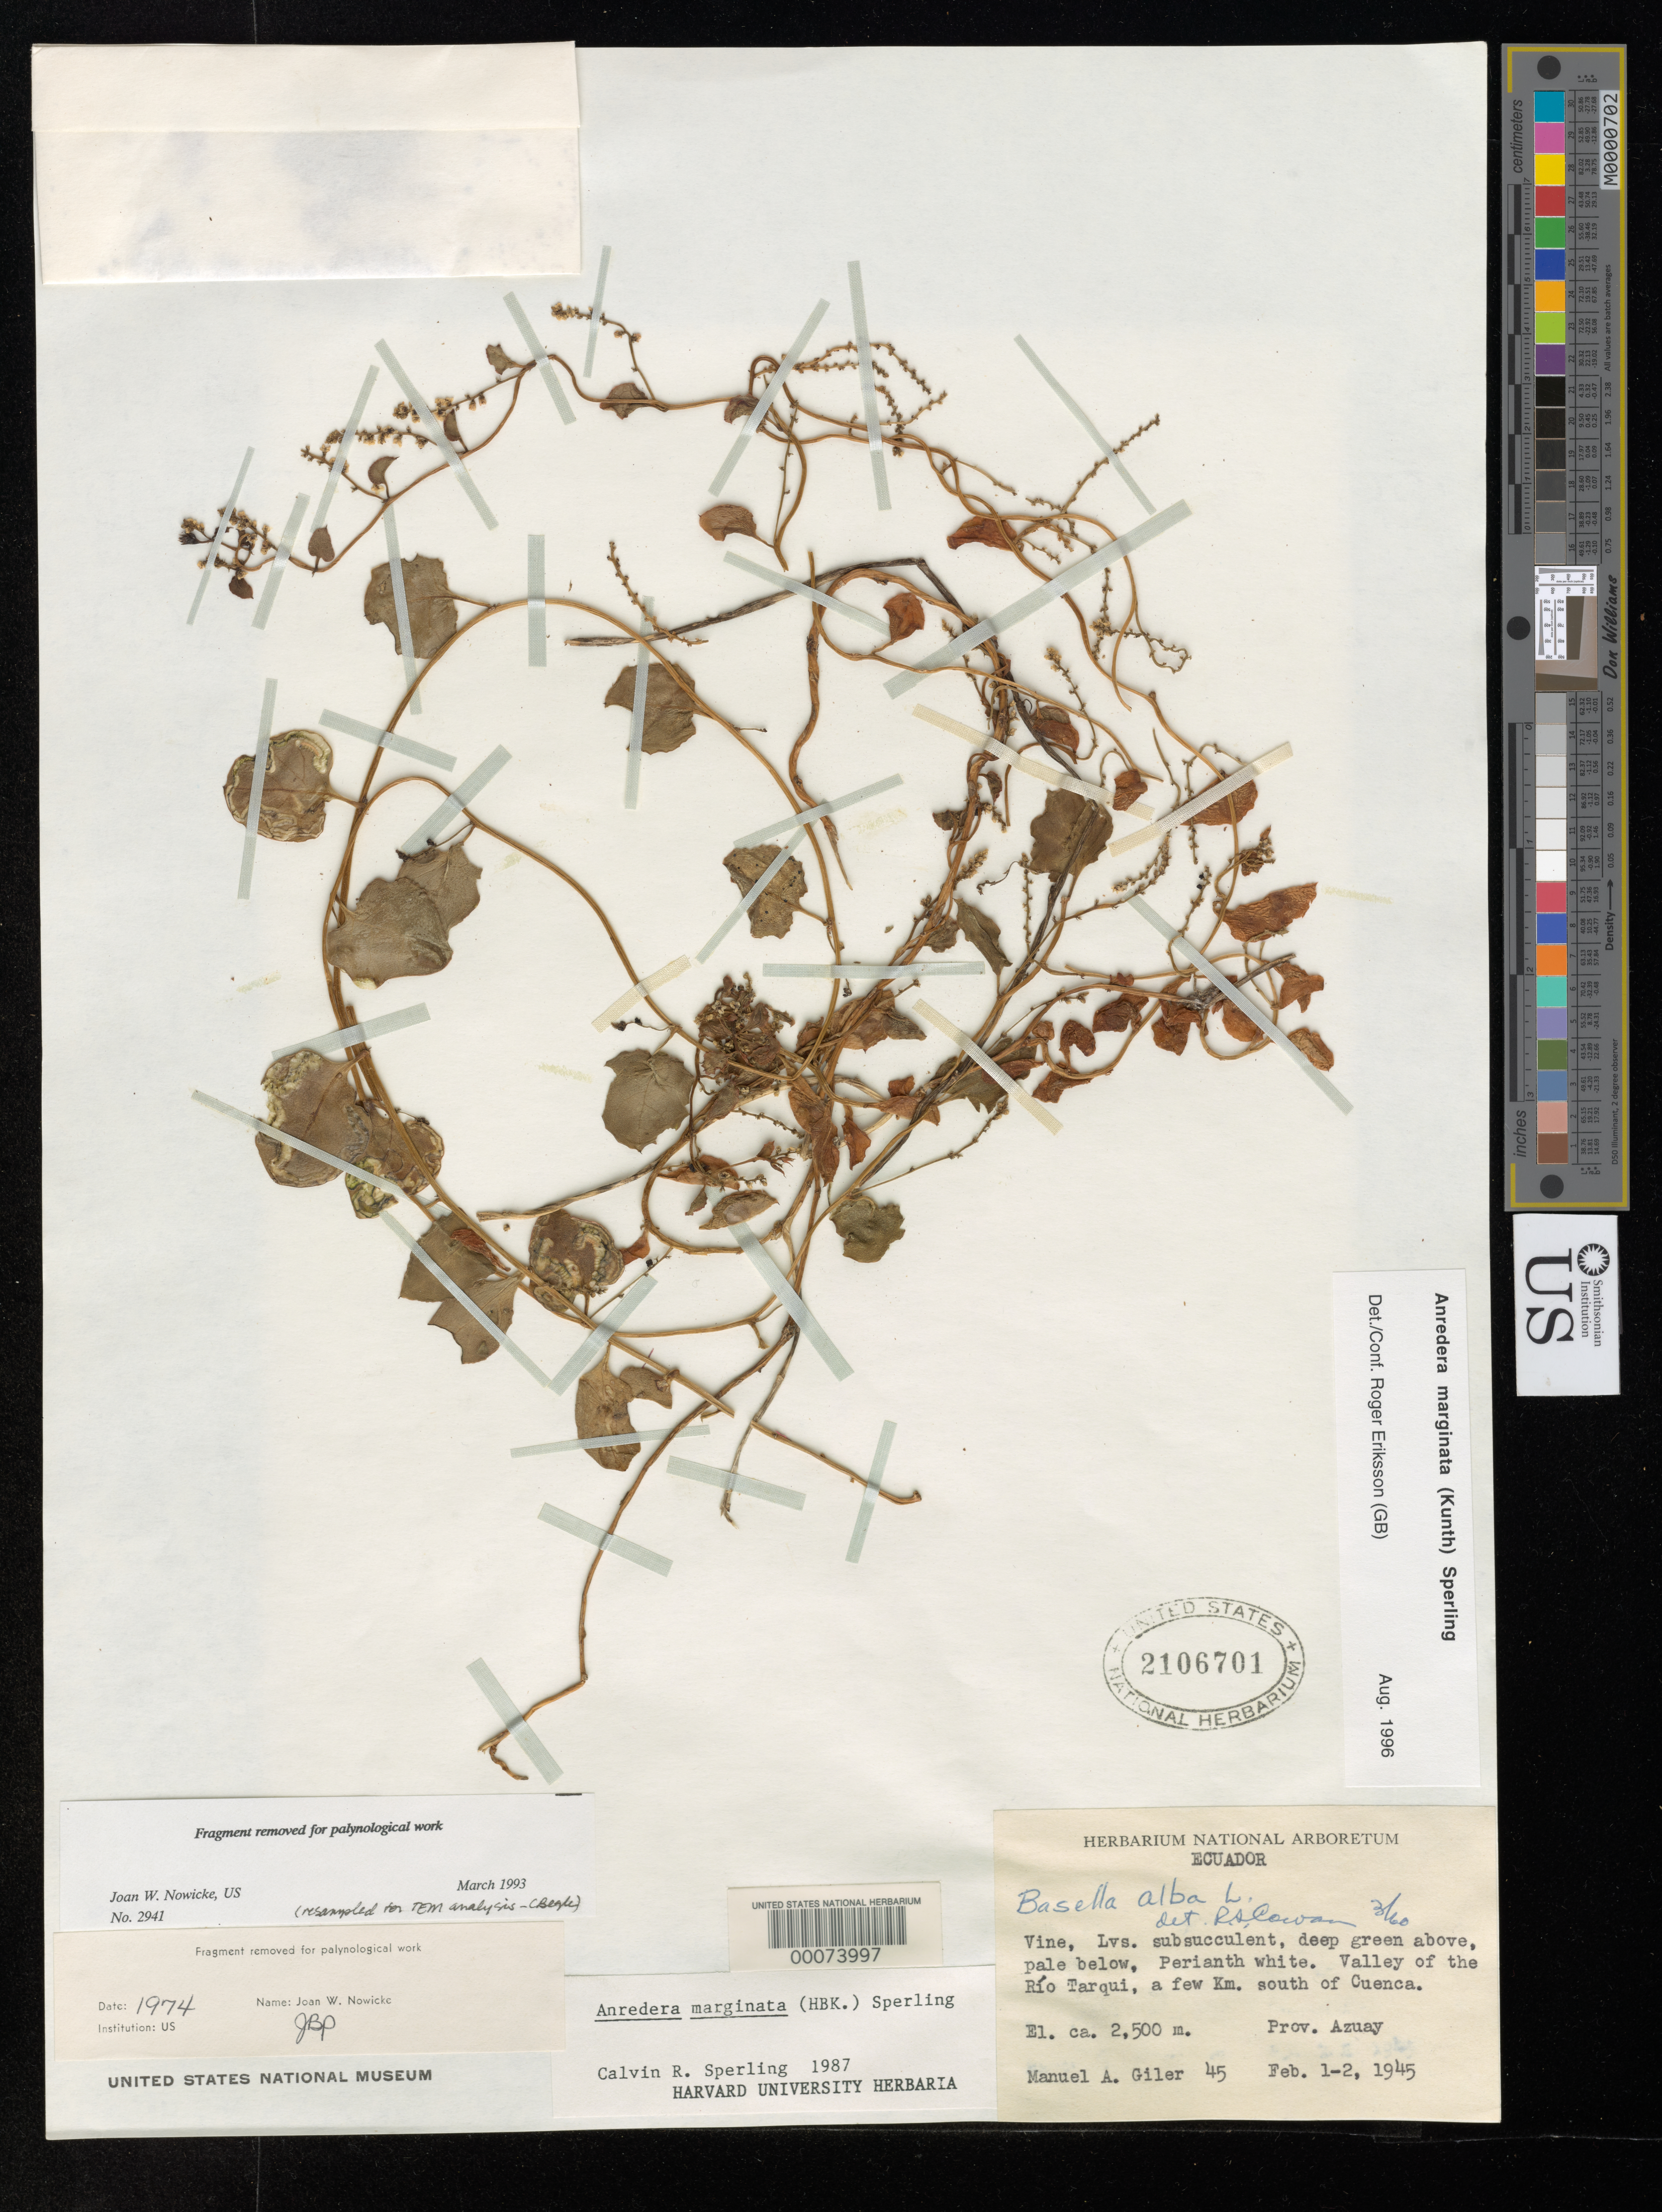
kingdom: Plantae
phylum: Tracheophyta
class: Magnoliopsida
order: Caryophyllales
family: Basellaceae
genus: Anredera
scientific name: Anredera marginata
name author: (Humboldt et al.) Sperling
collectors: M. Giler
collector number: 45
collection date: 1945-02-01/1945-02-02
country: Ecuador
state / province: Azuay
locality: Valley of the Río Tarqui, a few Km. south of Cuenca.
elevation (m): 2500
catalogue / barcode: US 2106701